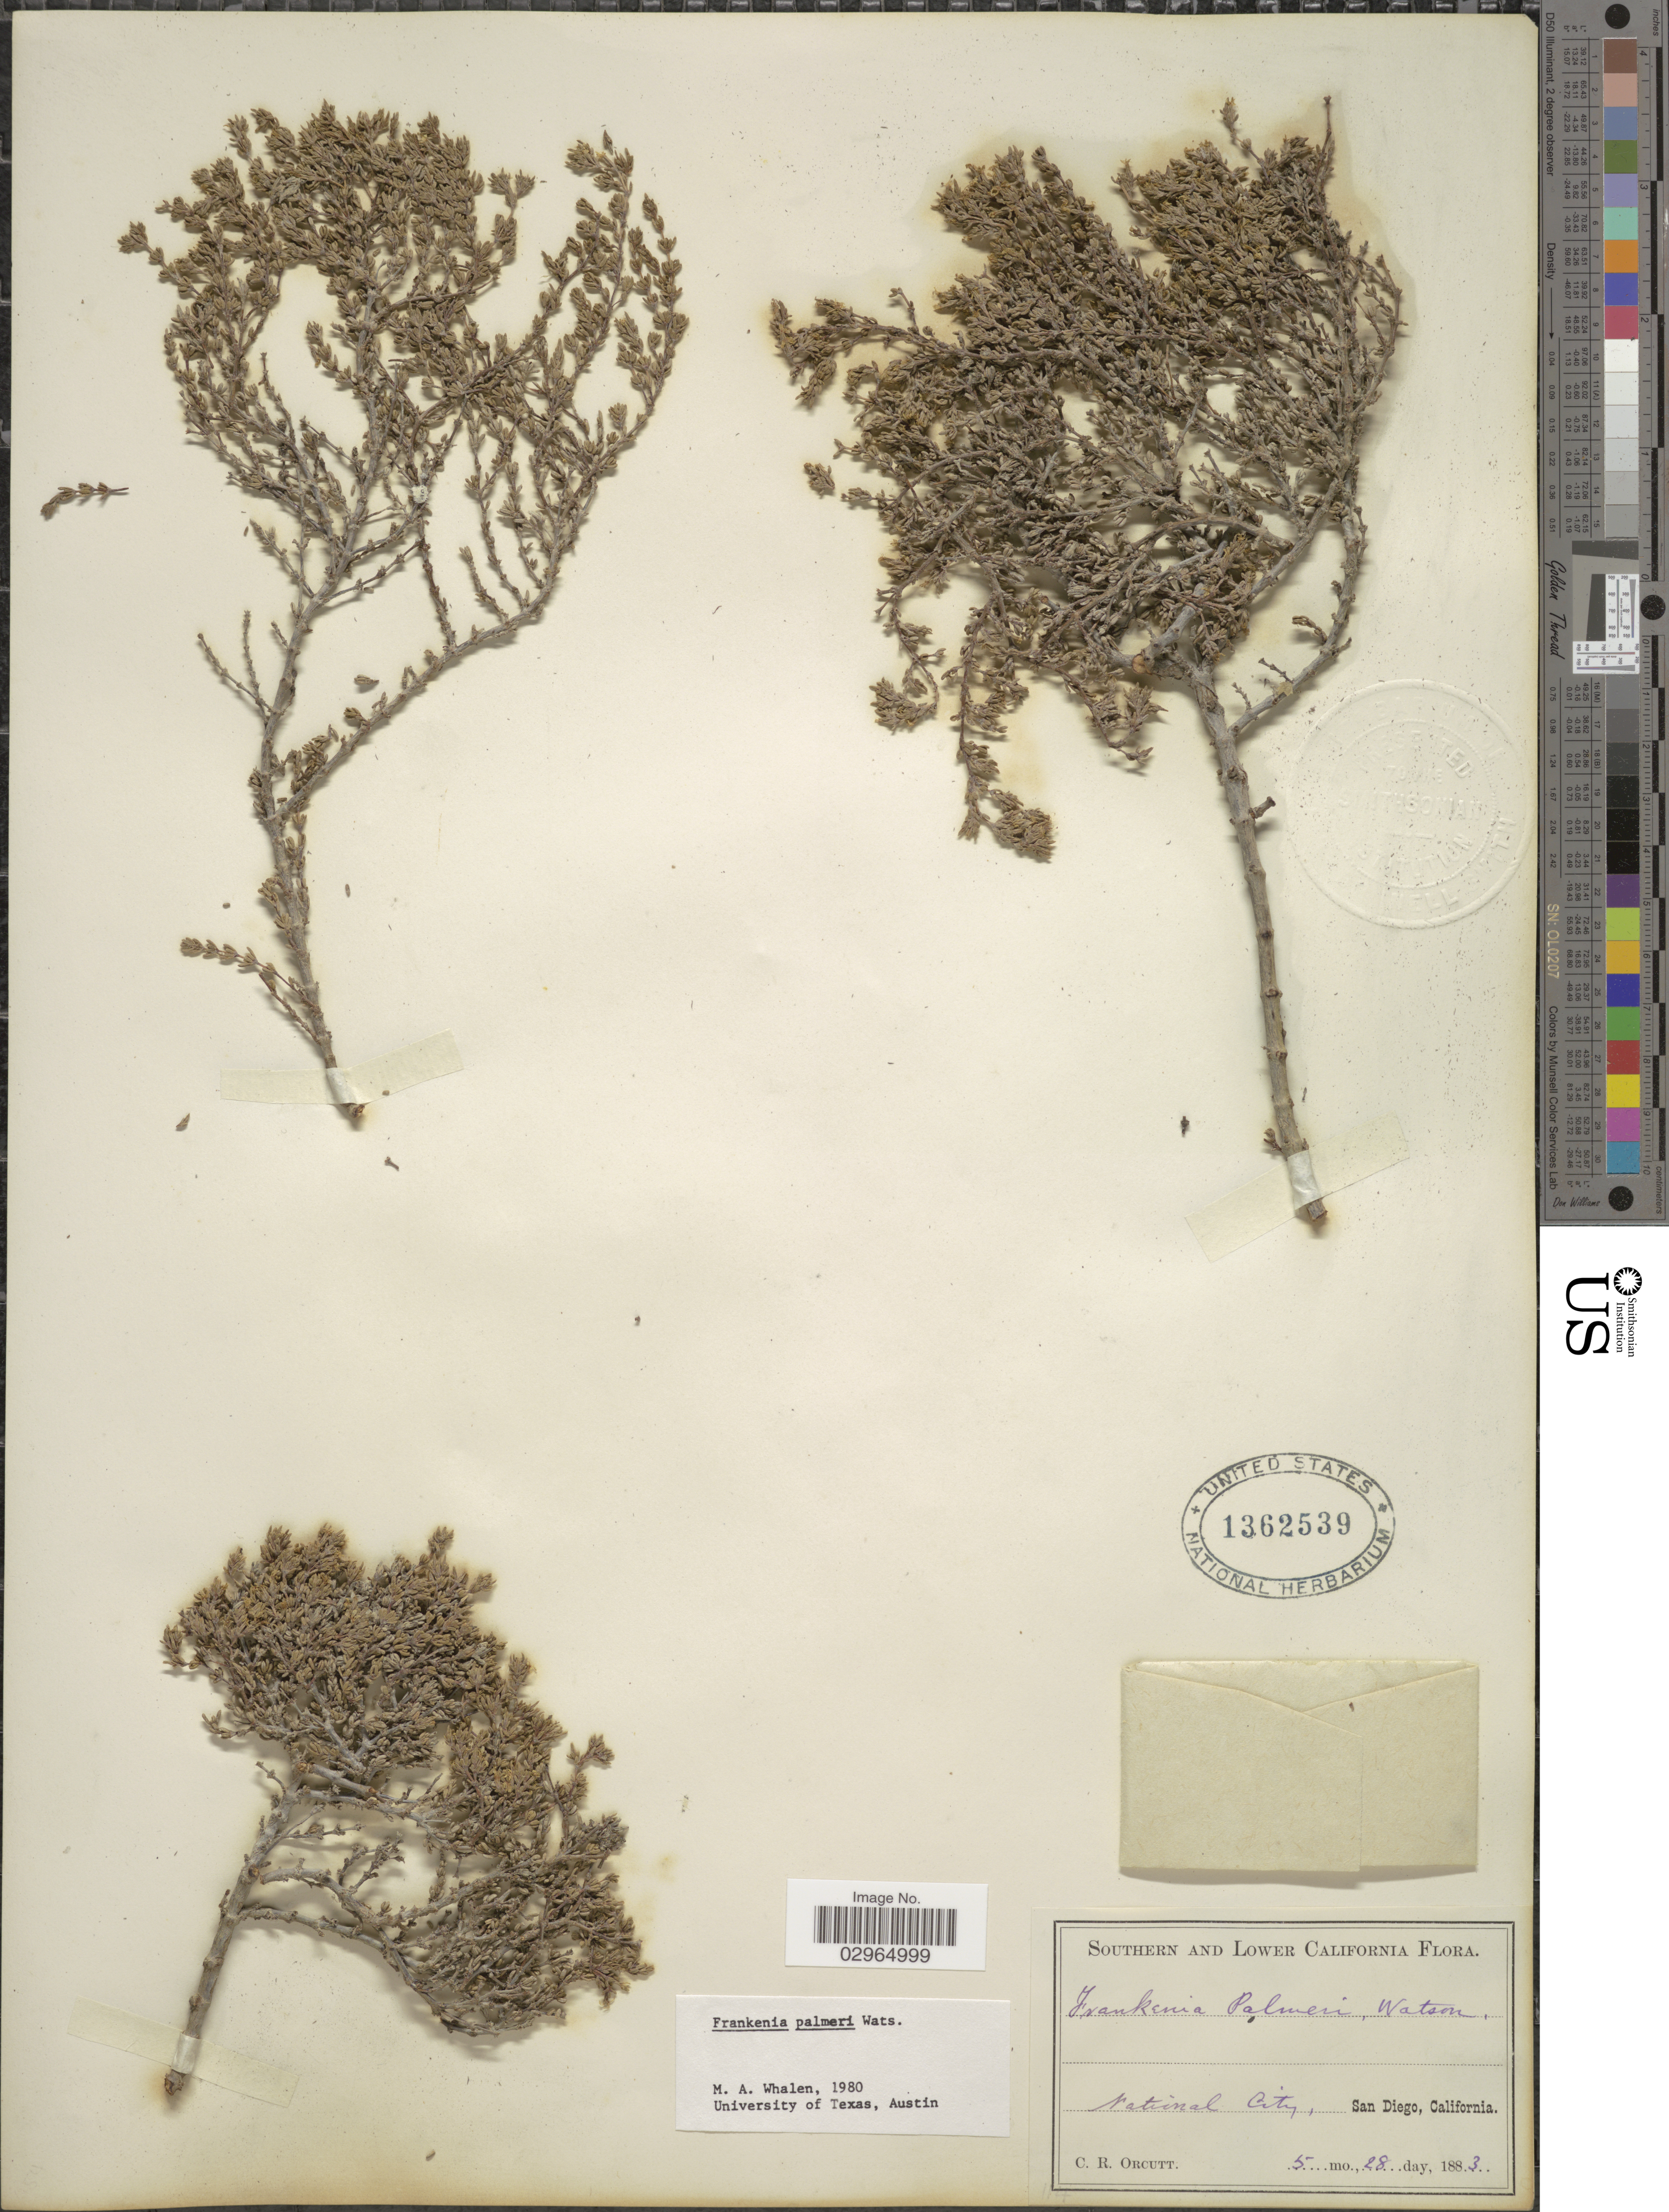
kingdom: Plantae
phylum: Tracheophyta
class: Magnoliopsida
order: Caryophyllales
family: Frankeniaceae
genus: Frankenia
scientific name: Frankenia palmeri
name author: S. Watson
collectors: C. R. Orcutt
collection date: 1883-05-28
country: United States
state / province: California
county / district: San Diego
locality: Southern and Lower California. National City, San Diego.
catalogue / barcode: US 1362539